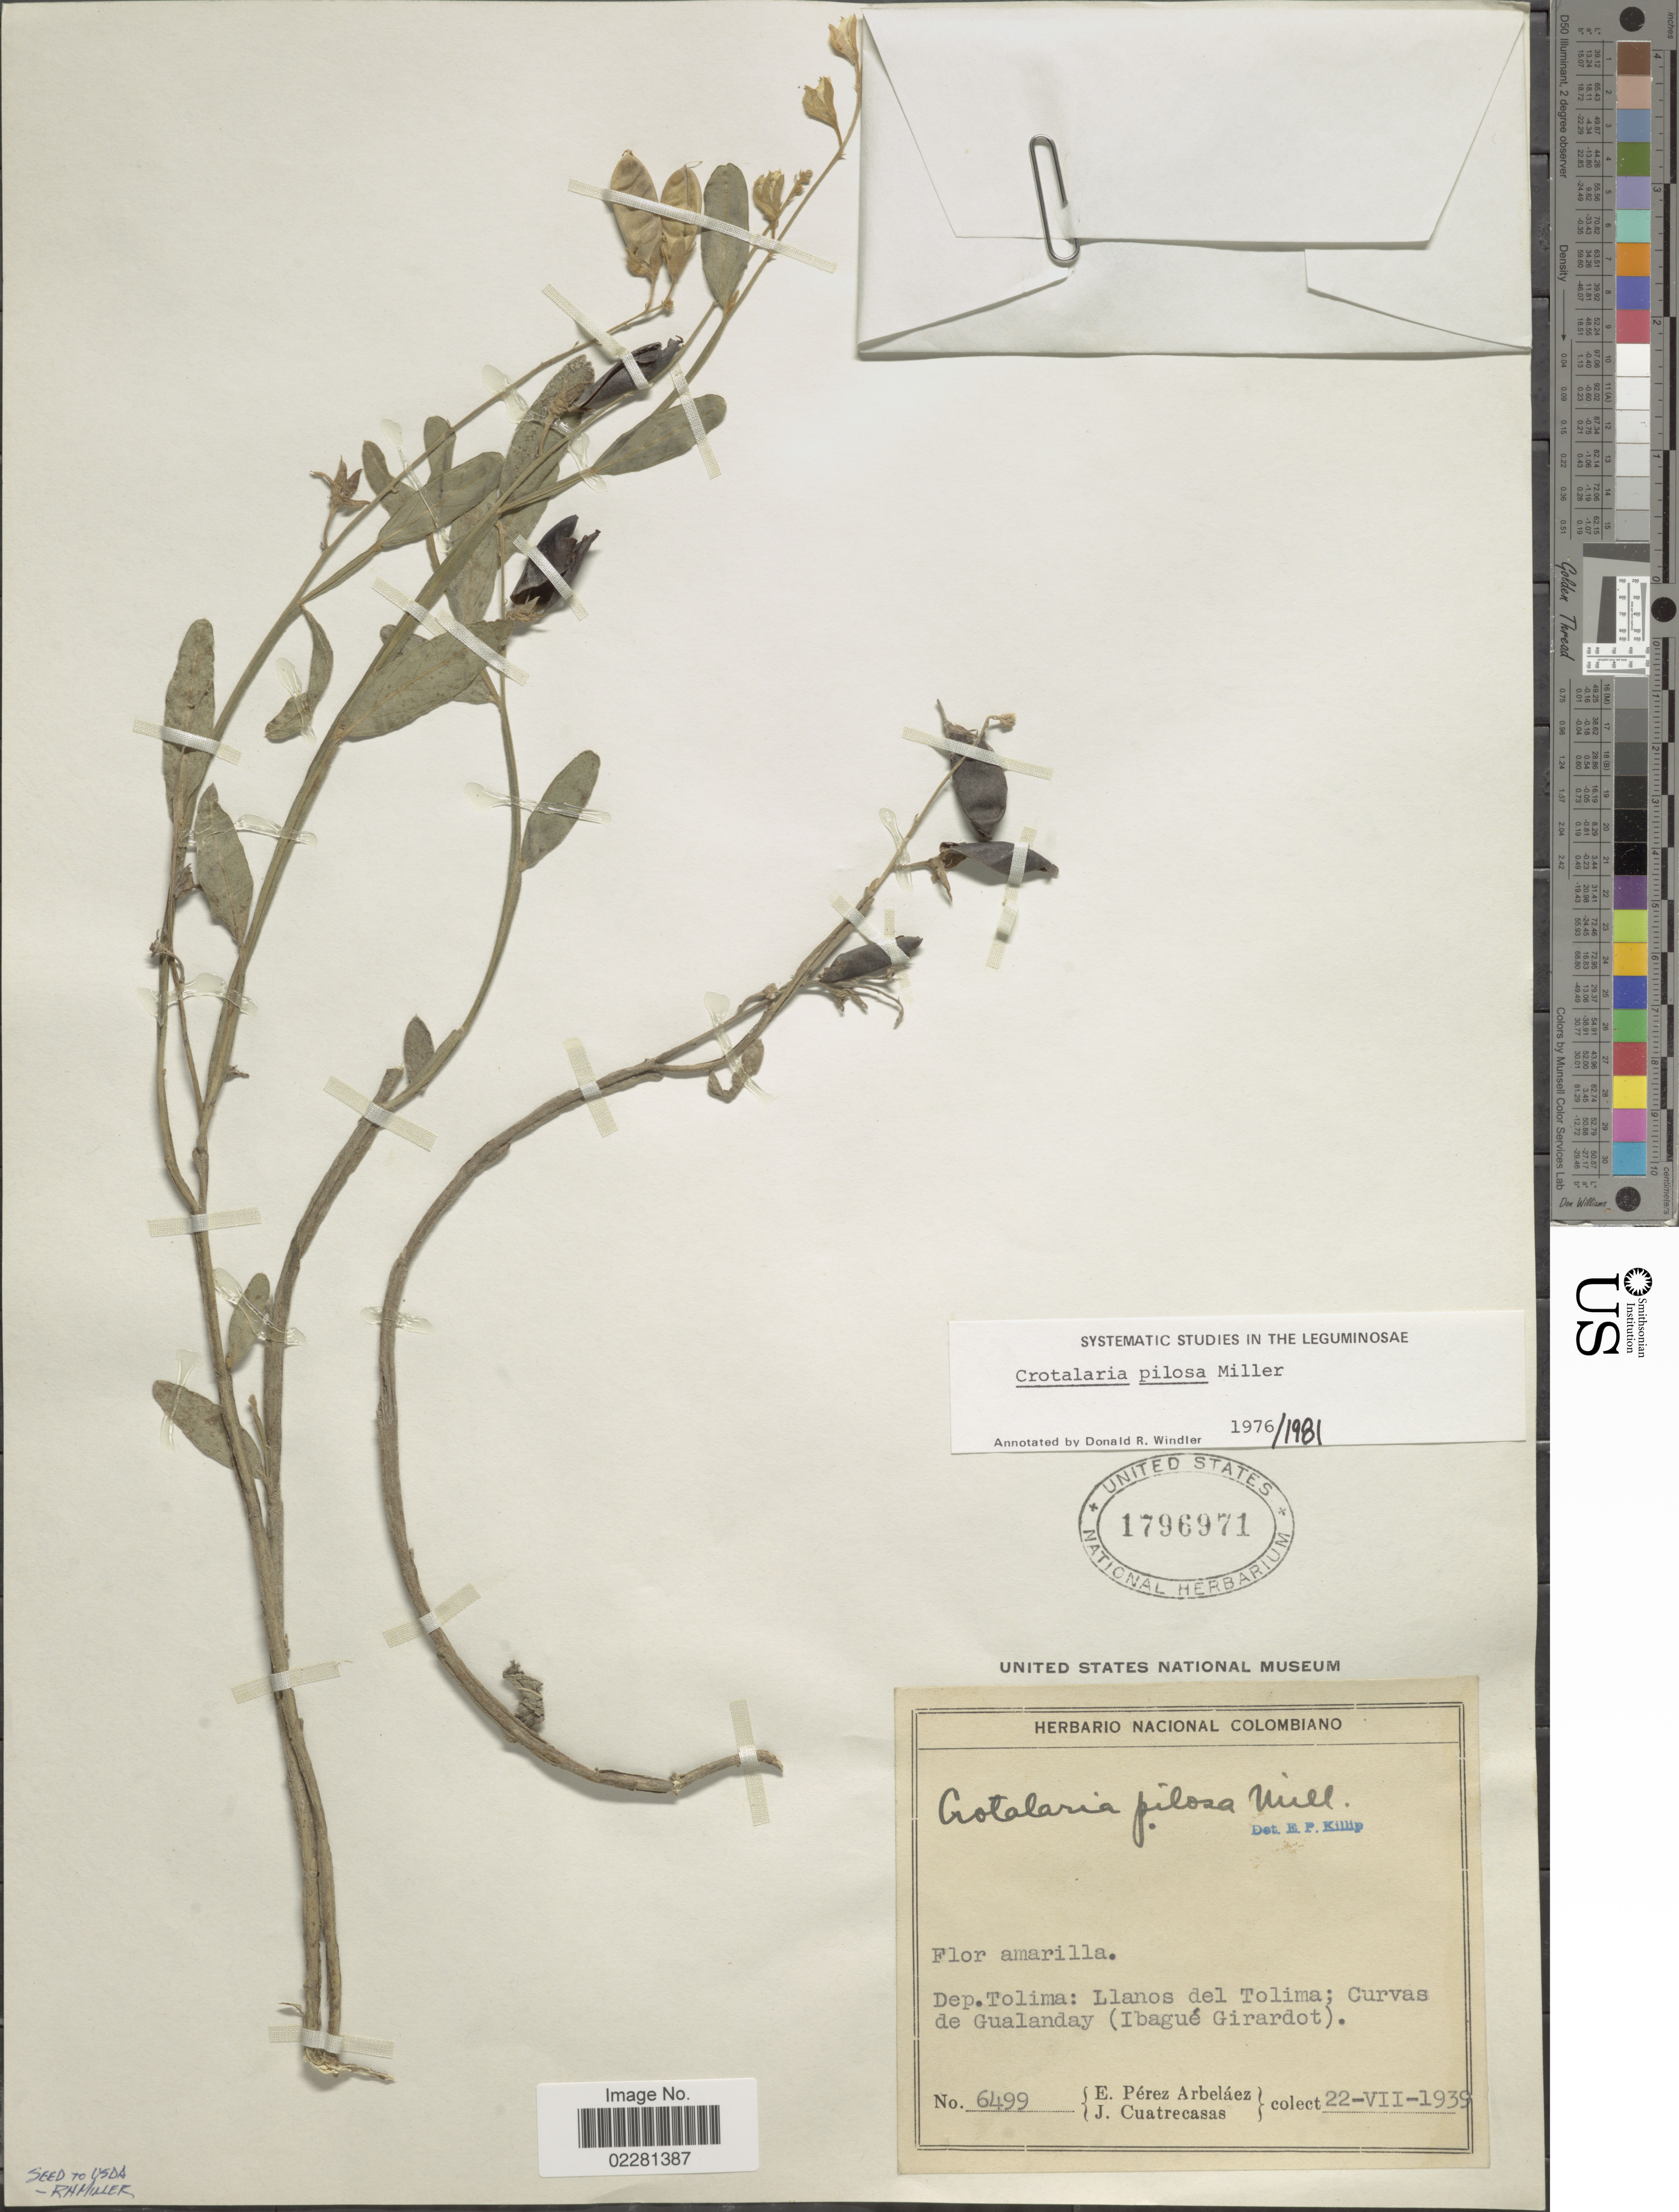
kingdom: Plantae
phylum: Tracheophyta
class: Magnoliopsida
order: Fabales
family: Fabaceae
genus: Crotalaria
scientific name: Crotalaria pilosa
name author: Mill.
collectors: E. Pérez Arbeláez & J. Cuatrecasas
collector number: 6499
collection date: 1939-07-22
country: Colombia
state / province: Tolima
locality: Llanos del Tolima, Curvas de Gualanday (Ibague Girardot)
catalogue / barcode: US 1796971